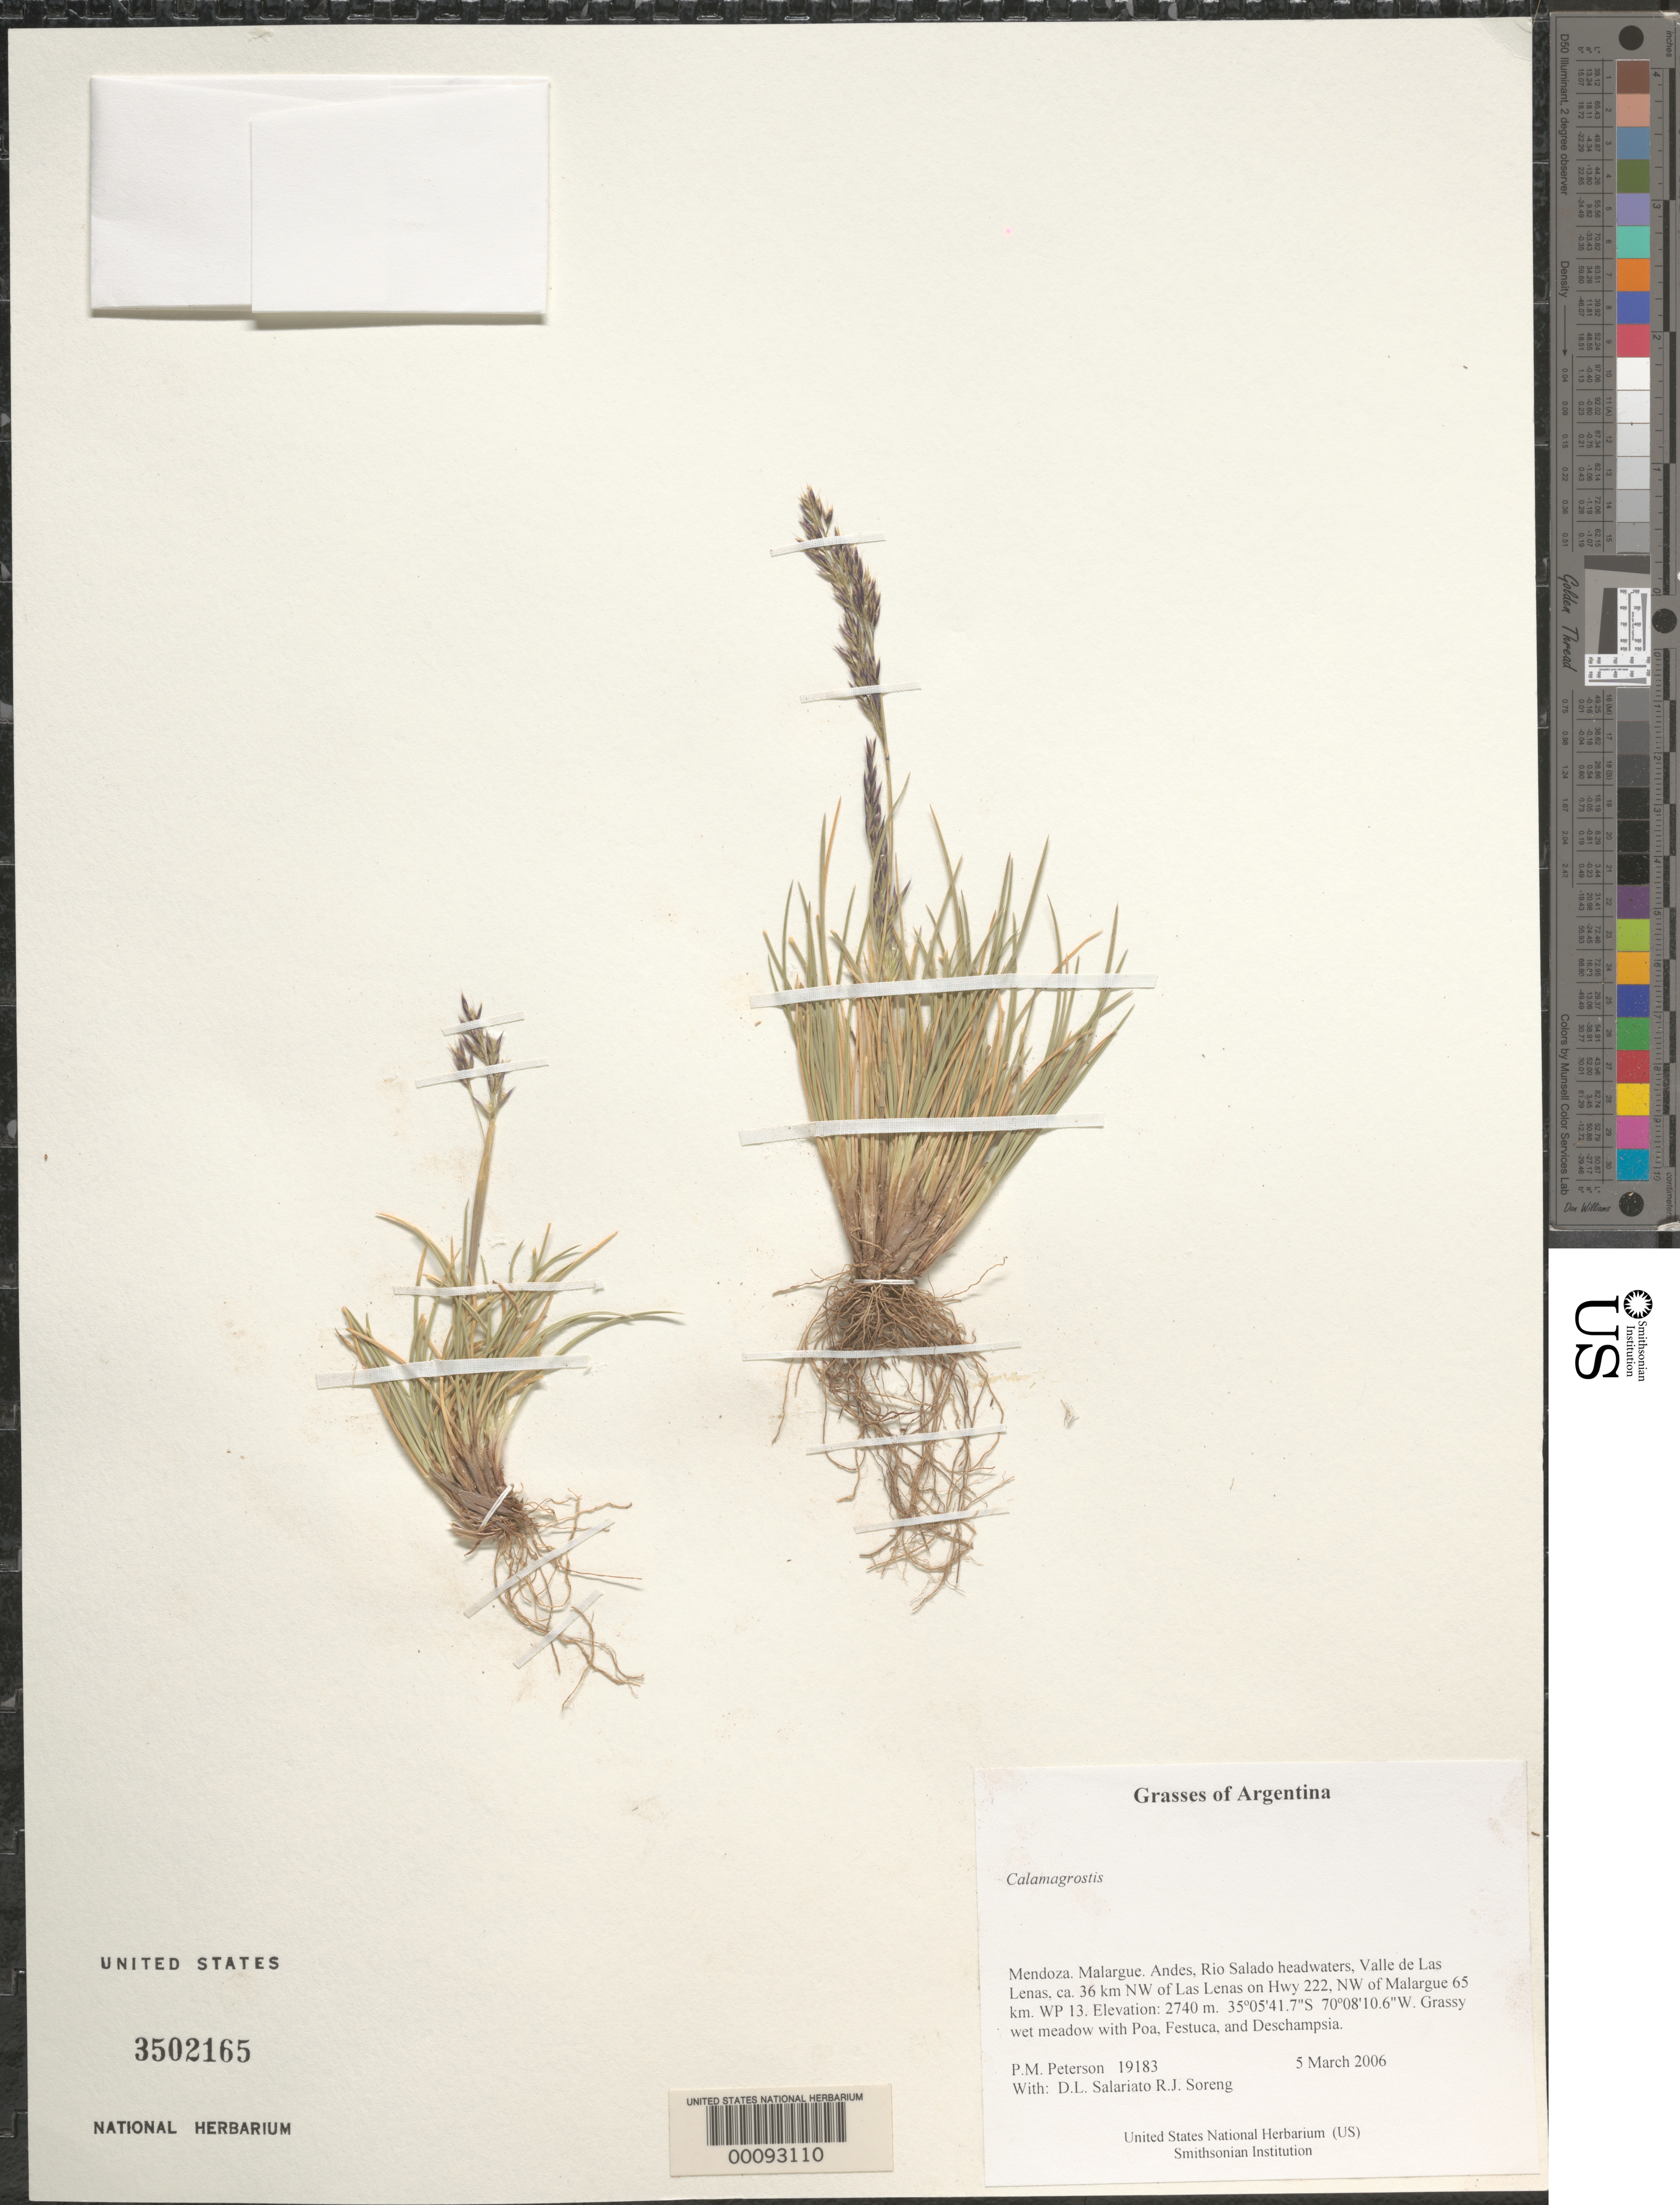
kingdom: Plantae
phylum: Tracheophyta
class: Liliopsida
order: Poales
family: Poaceae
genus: Calamagrostis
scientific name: Calamagrostis sp.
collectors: P. M. Peterson, R. J. Soreng, D. Salariato & A. Panizza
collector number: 19183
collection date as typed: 05 Mar 2006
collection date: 2006-03-05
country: Argentina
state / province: Mendoza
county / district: Malargue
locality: Andes, Rio Salado headwaters, Valle de Las Lenas, ca. 36 km NW of Las Lenas on Hwy 222, NW of Malargue 65 km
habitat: Grassy wet meadow with Poa, Festuca, and Deschampsia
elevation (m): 2740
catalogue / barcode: US 3502165